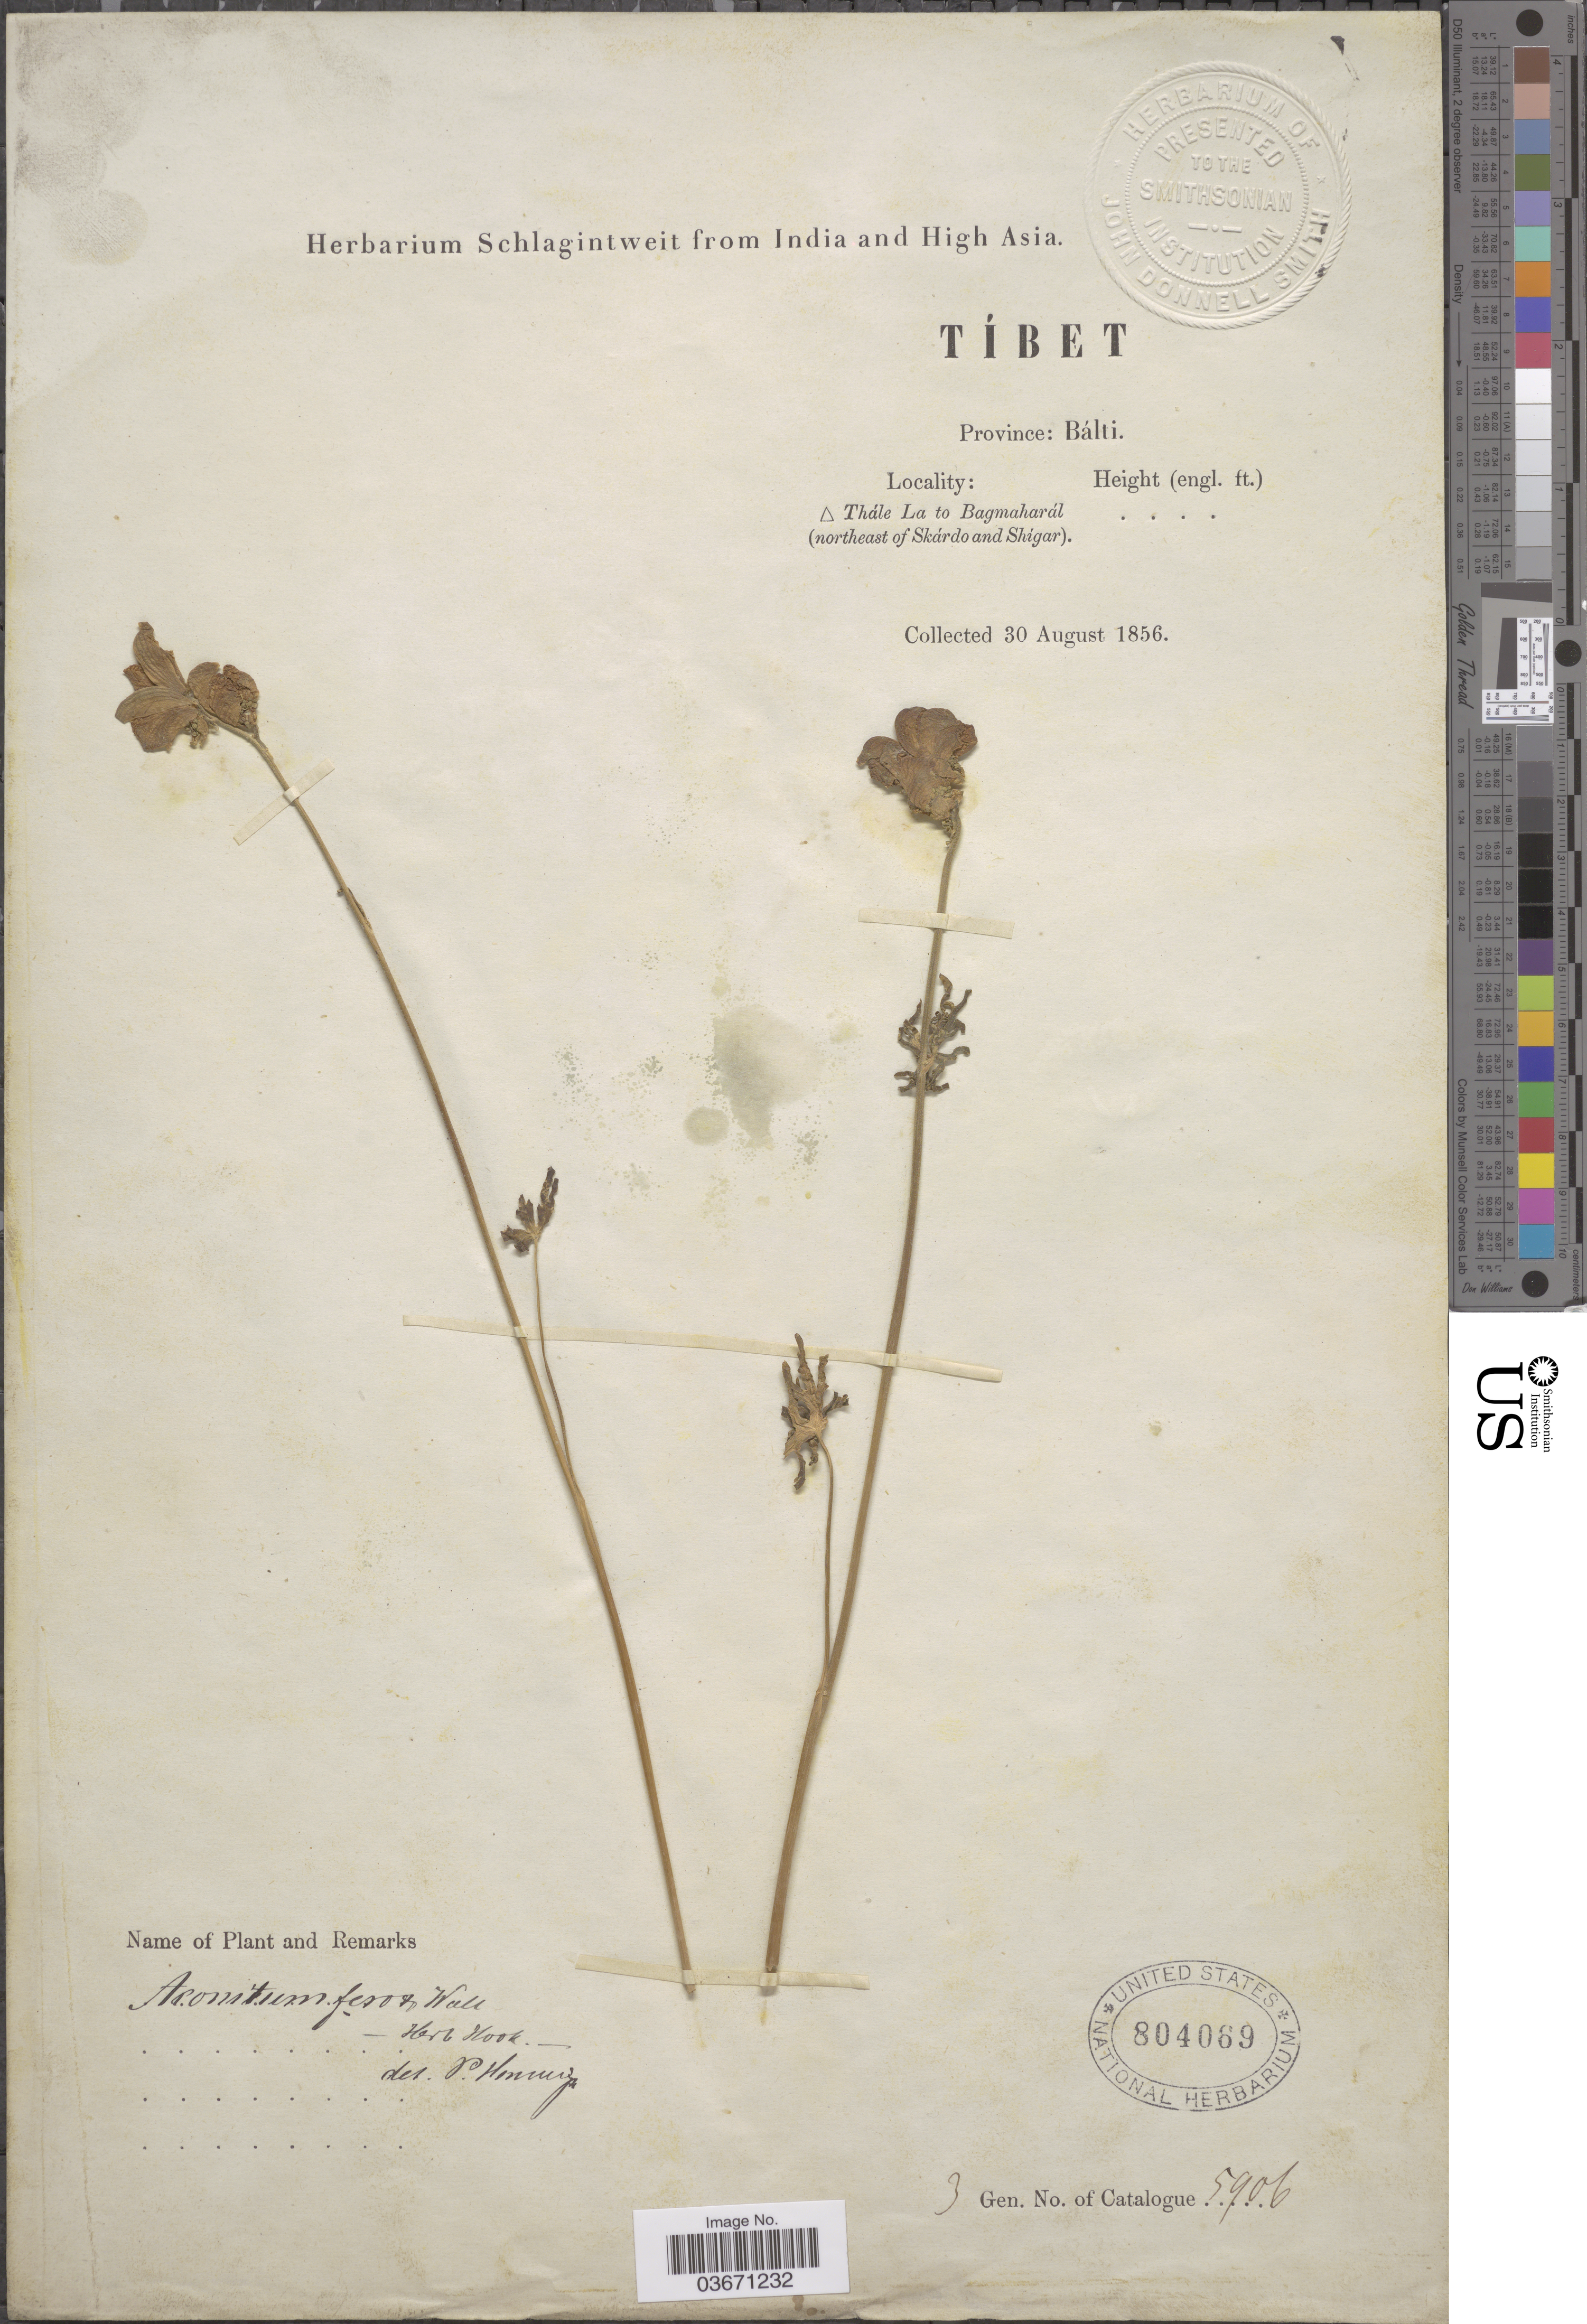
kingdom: Plantae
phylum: Tracheophyta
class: Magnoliopsida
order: Ranunculales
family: Ranunculaceae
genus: Aconitum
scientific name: Aconitum ferox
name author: Wall. ex Ser.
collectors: ex herb. Schlagintweit from India and High Asia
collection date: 1856-08-30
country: China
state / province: Xizang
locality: Tibet. Province: Bálti. Thále La to Bagmaharál (northeast of Skárdo and Shigar).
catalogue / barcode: US 804069